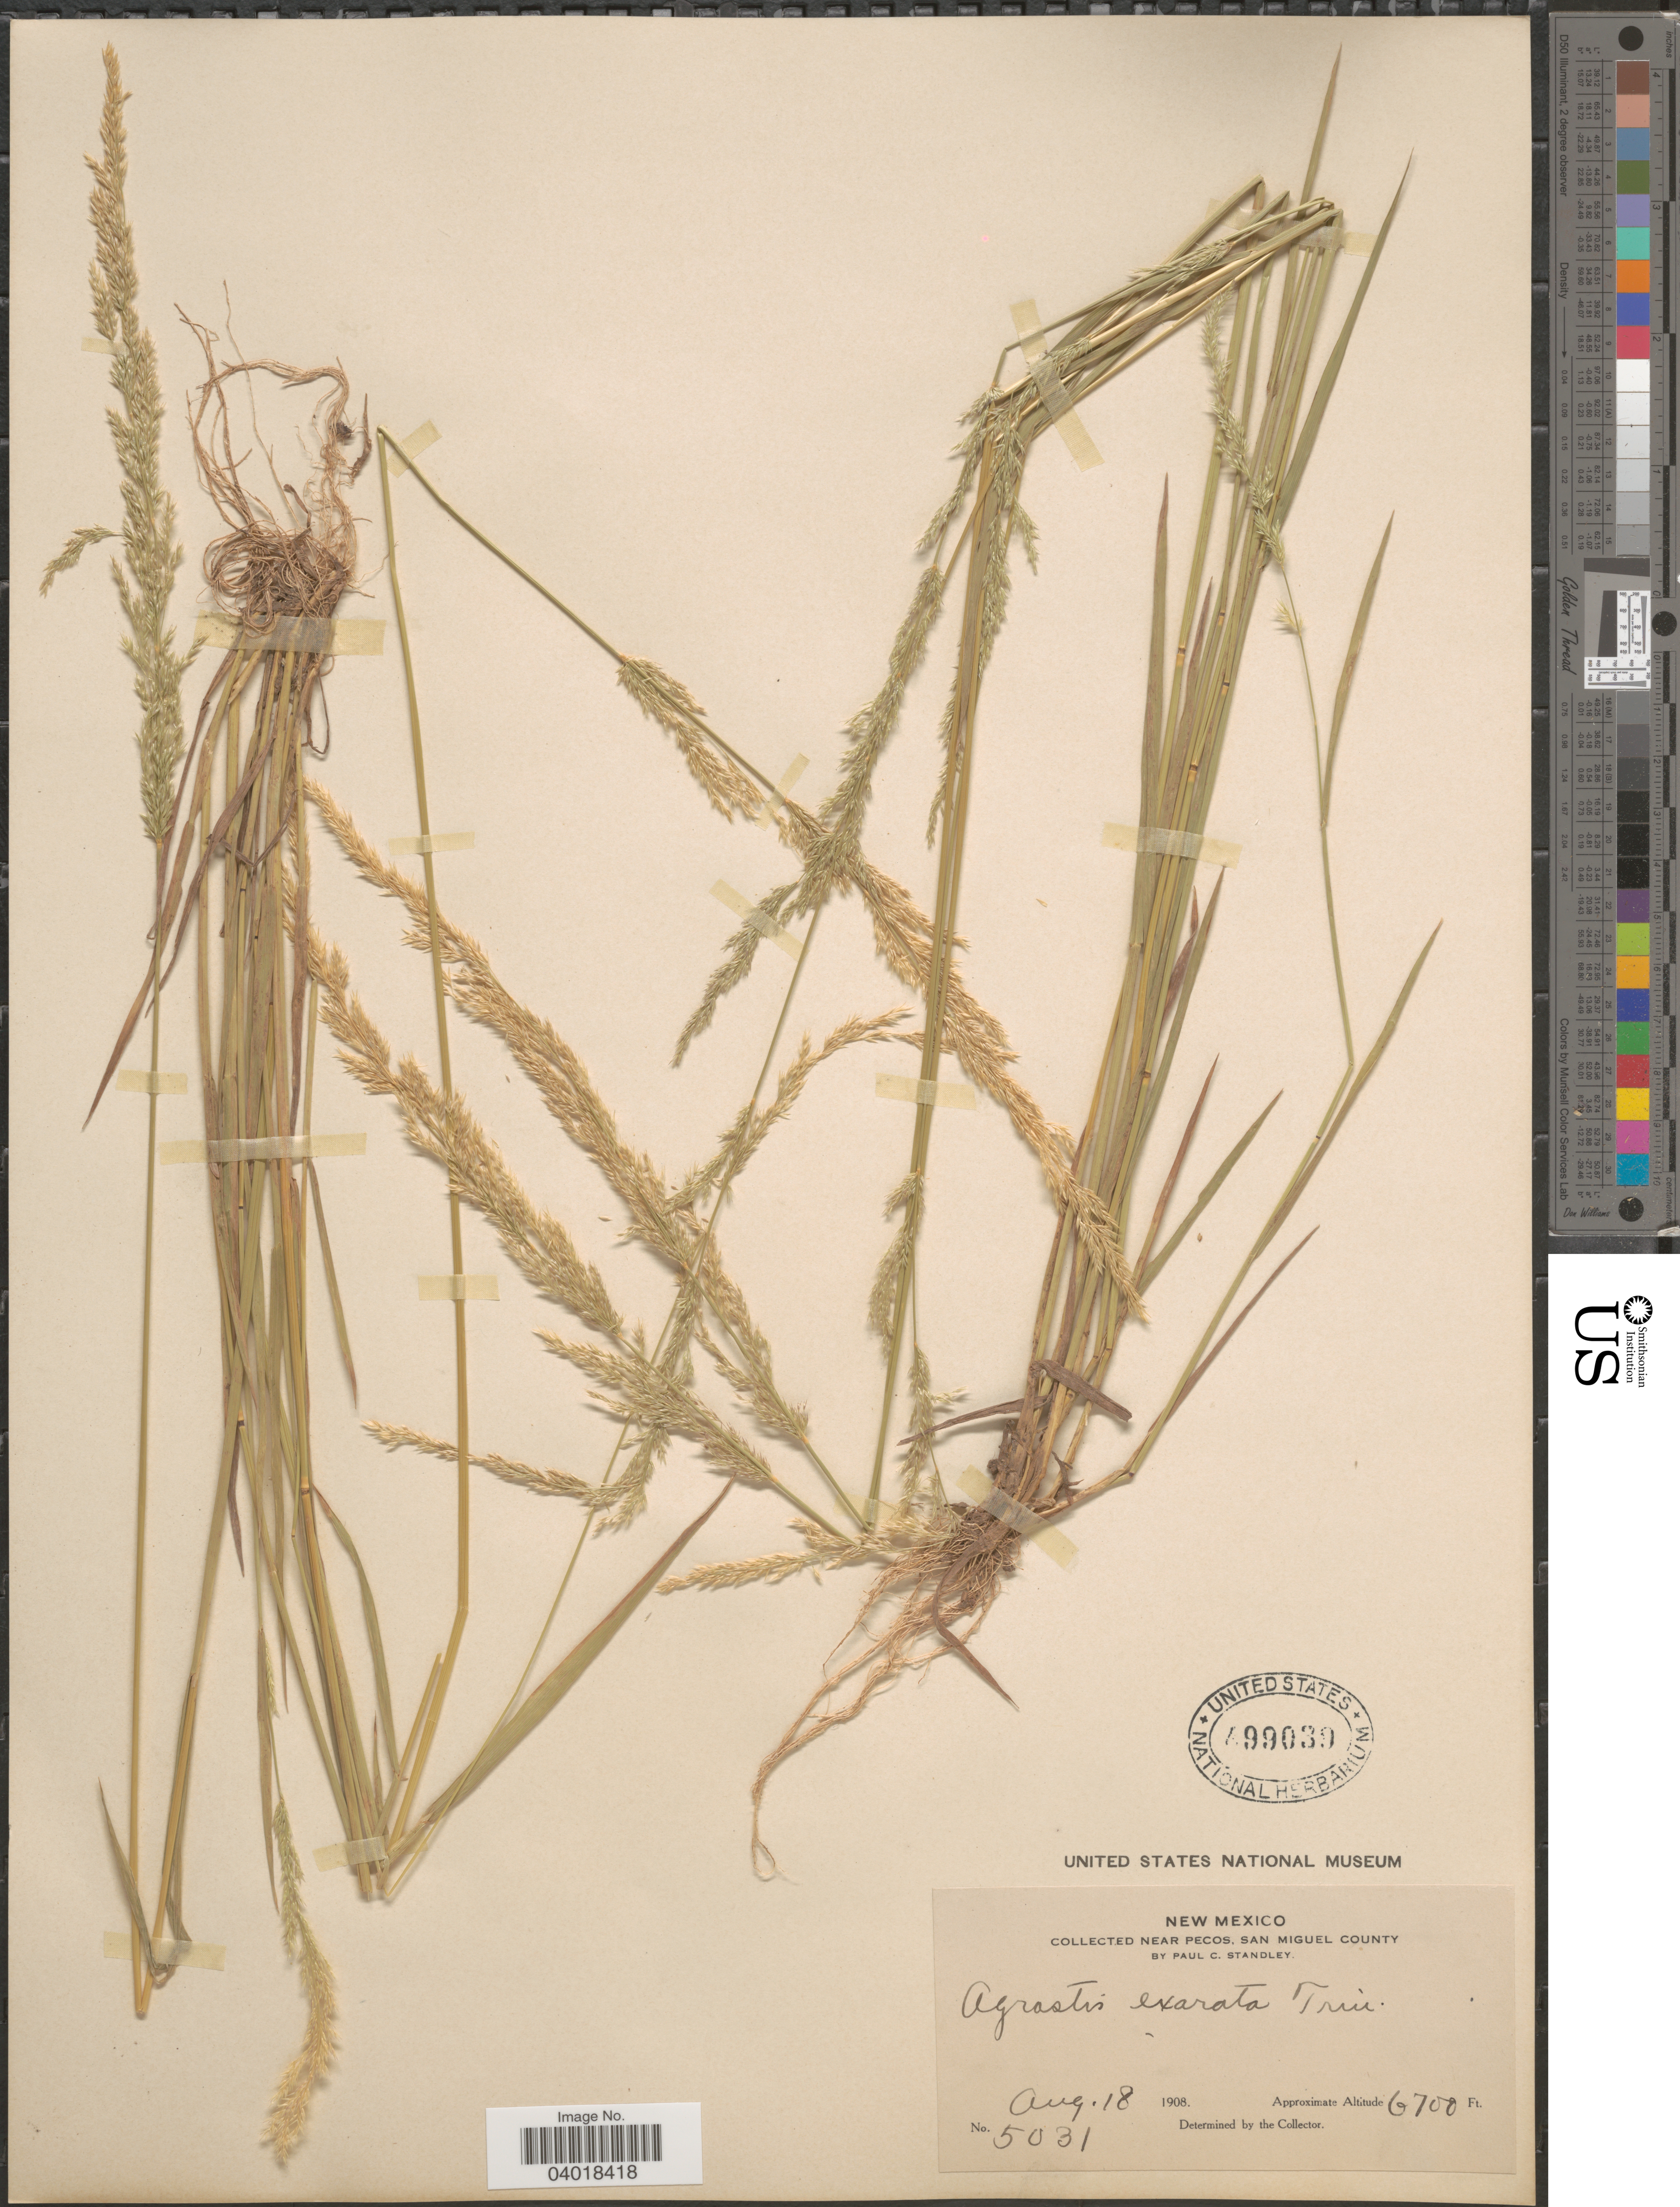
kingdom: Plantae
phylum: Tracheophyta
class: Liliopsida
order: Poales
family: Poaceae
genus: Agrostis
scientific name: Agrostis exarata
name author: Trin.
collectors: P. C. Standley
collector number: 5031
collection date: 1908-08-18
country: United States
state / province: New Mexico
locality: Near Pecos, San Miguel County.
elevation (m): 2042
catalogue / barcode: US 499039